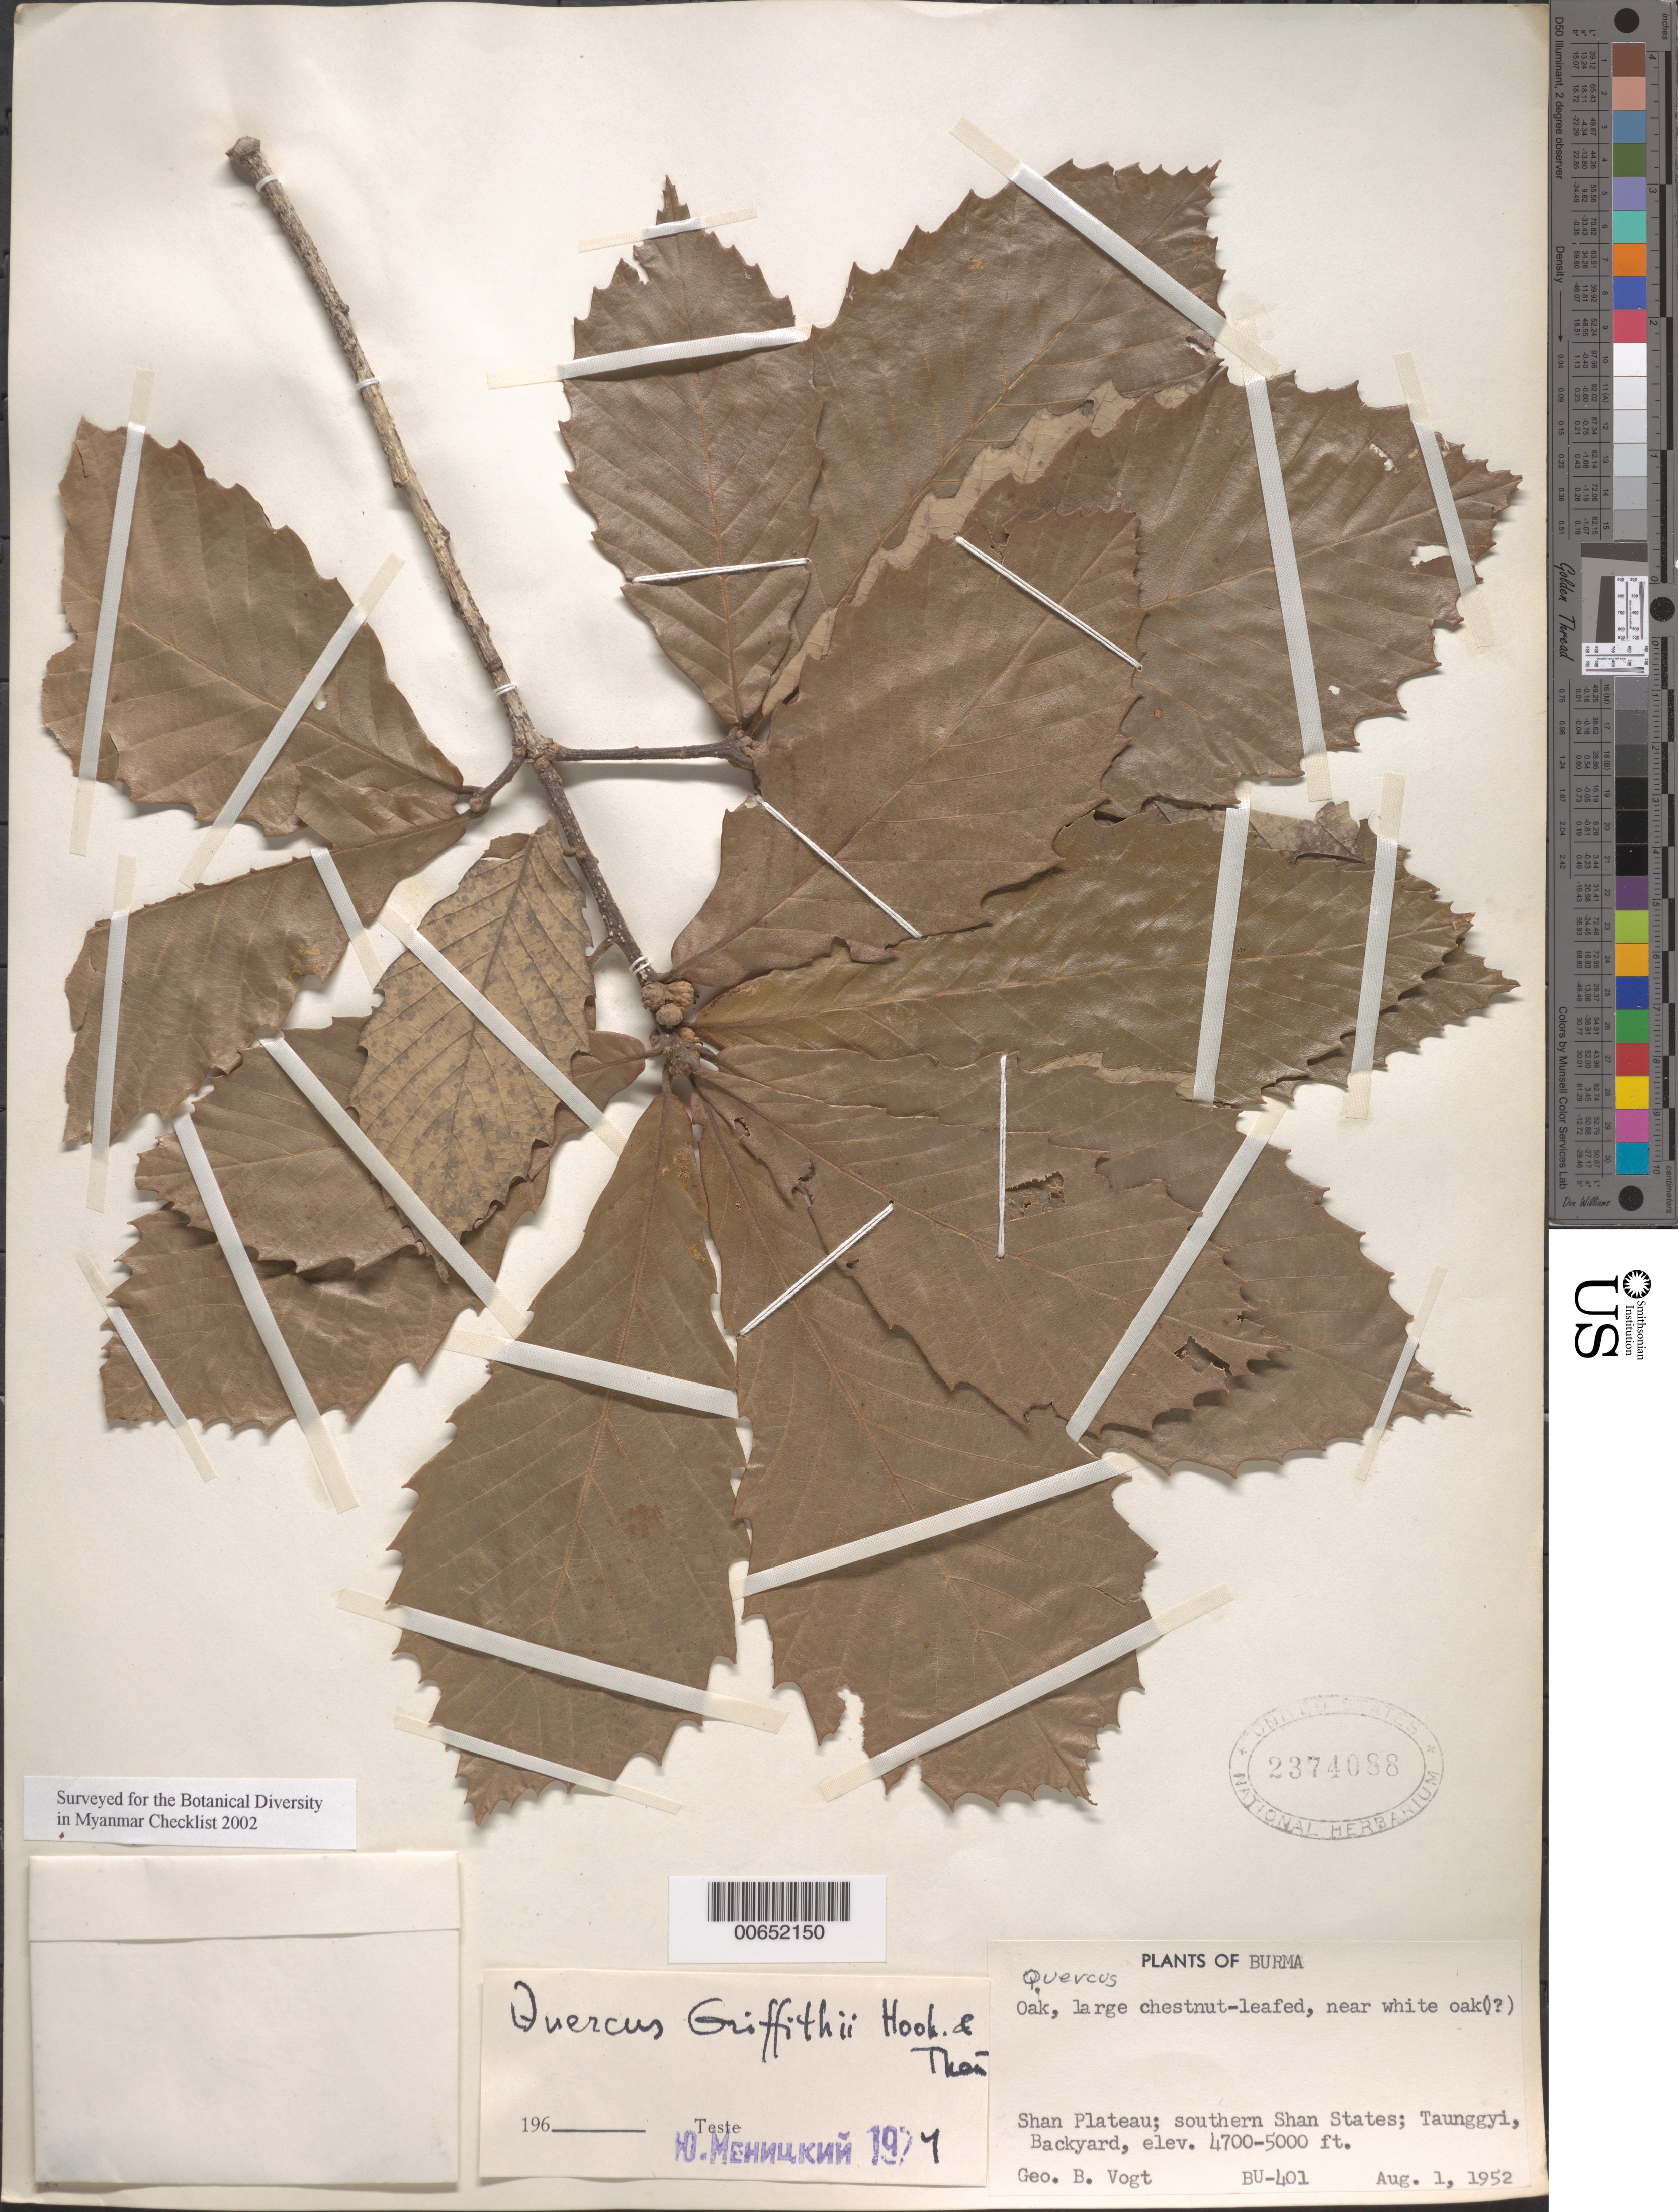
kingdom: Plantae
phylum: Tracheophyta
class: Magnoliopsida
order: Fagales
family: Fagaceae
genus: Quercus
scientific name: Quercus griffithii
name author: Hook. f. & Thomson ex Miq.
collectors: G. Vogt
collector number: BU-401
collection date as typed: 01 Aug 1952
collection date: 1952-08-01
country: Myanmar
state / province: Shan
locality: Shan Plateau, Taunggyi.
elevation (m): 1433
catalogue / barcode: US 2374088